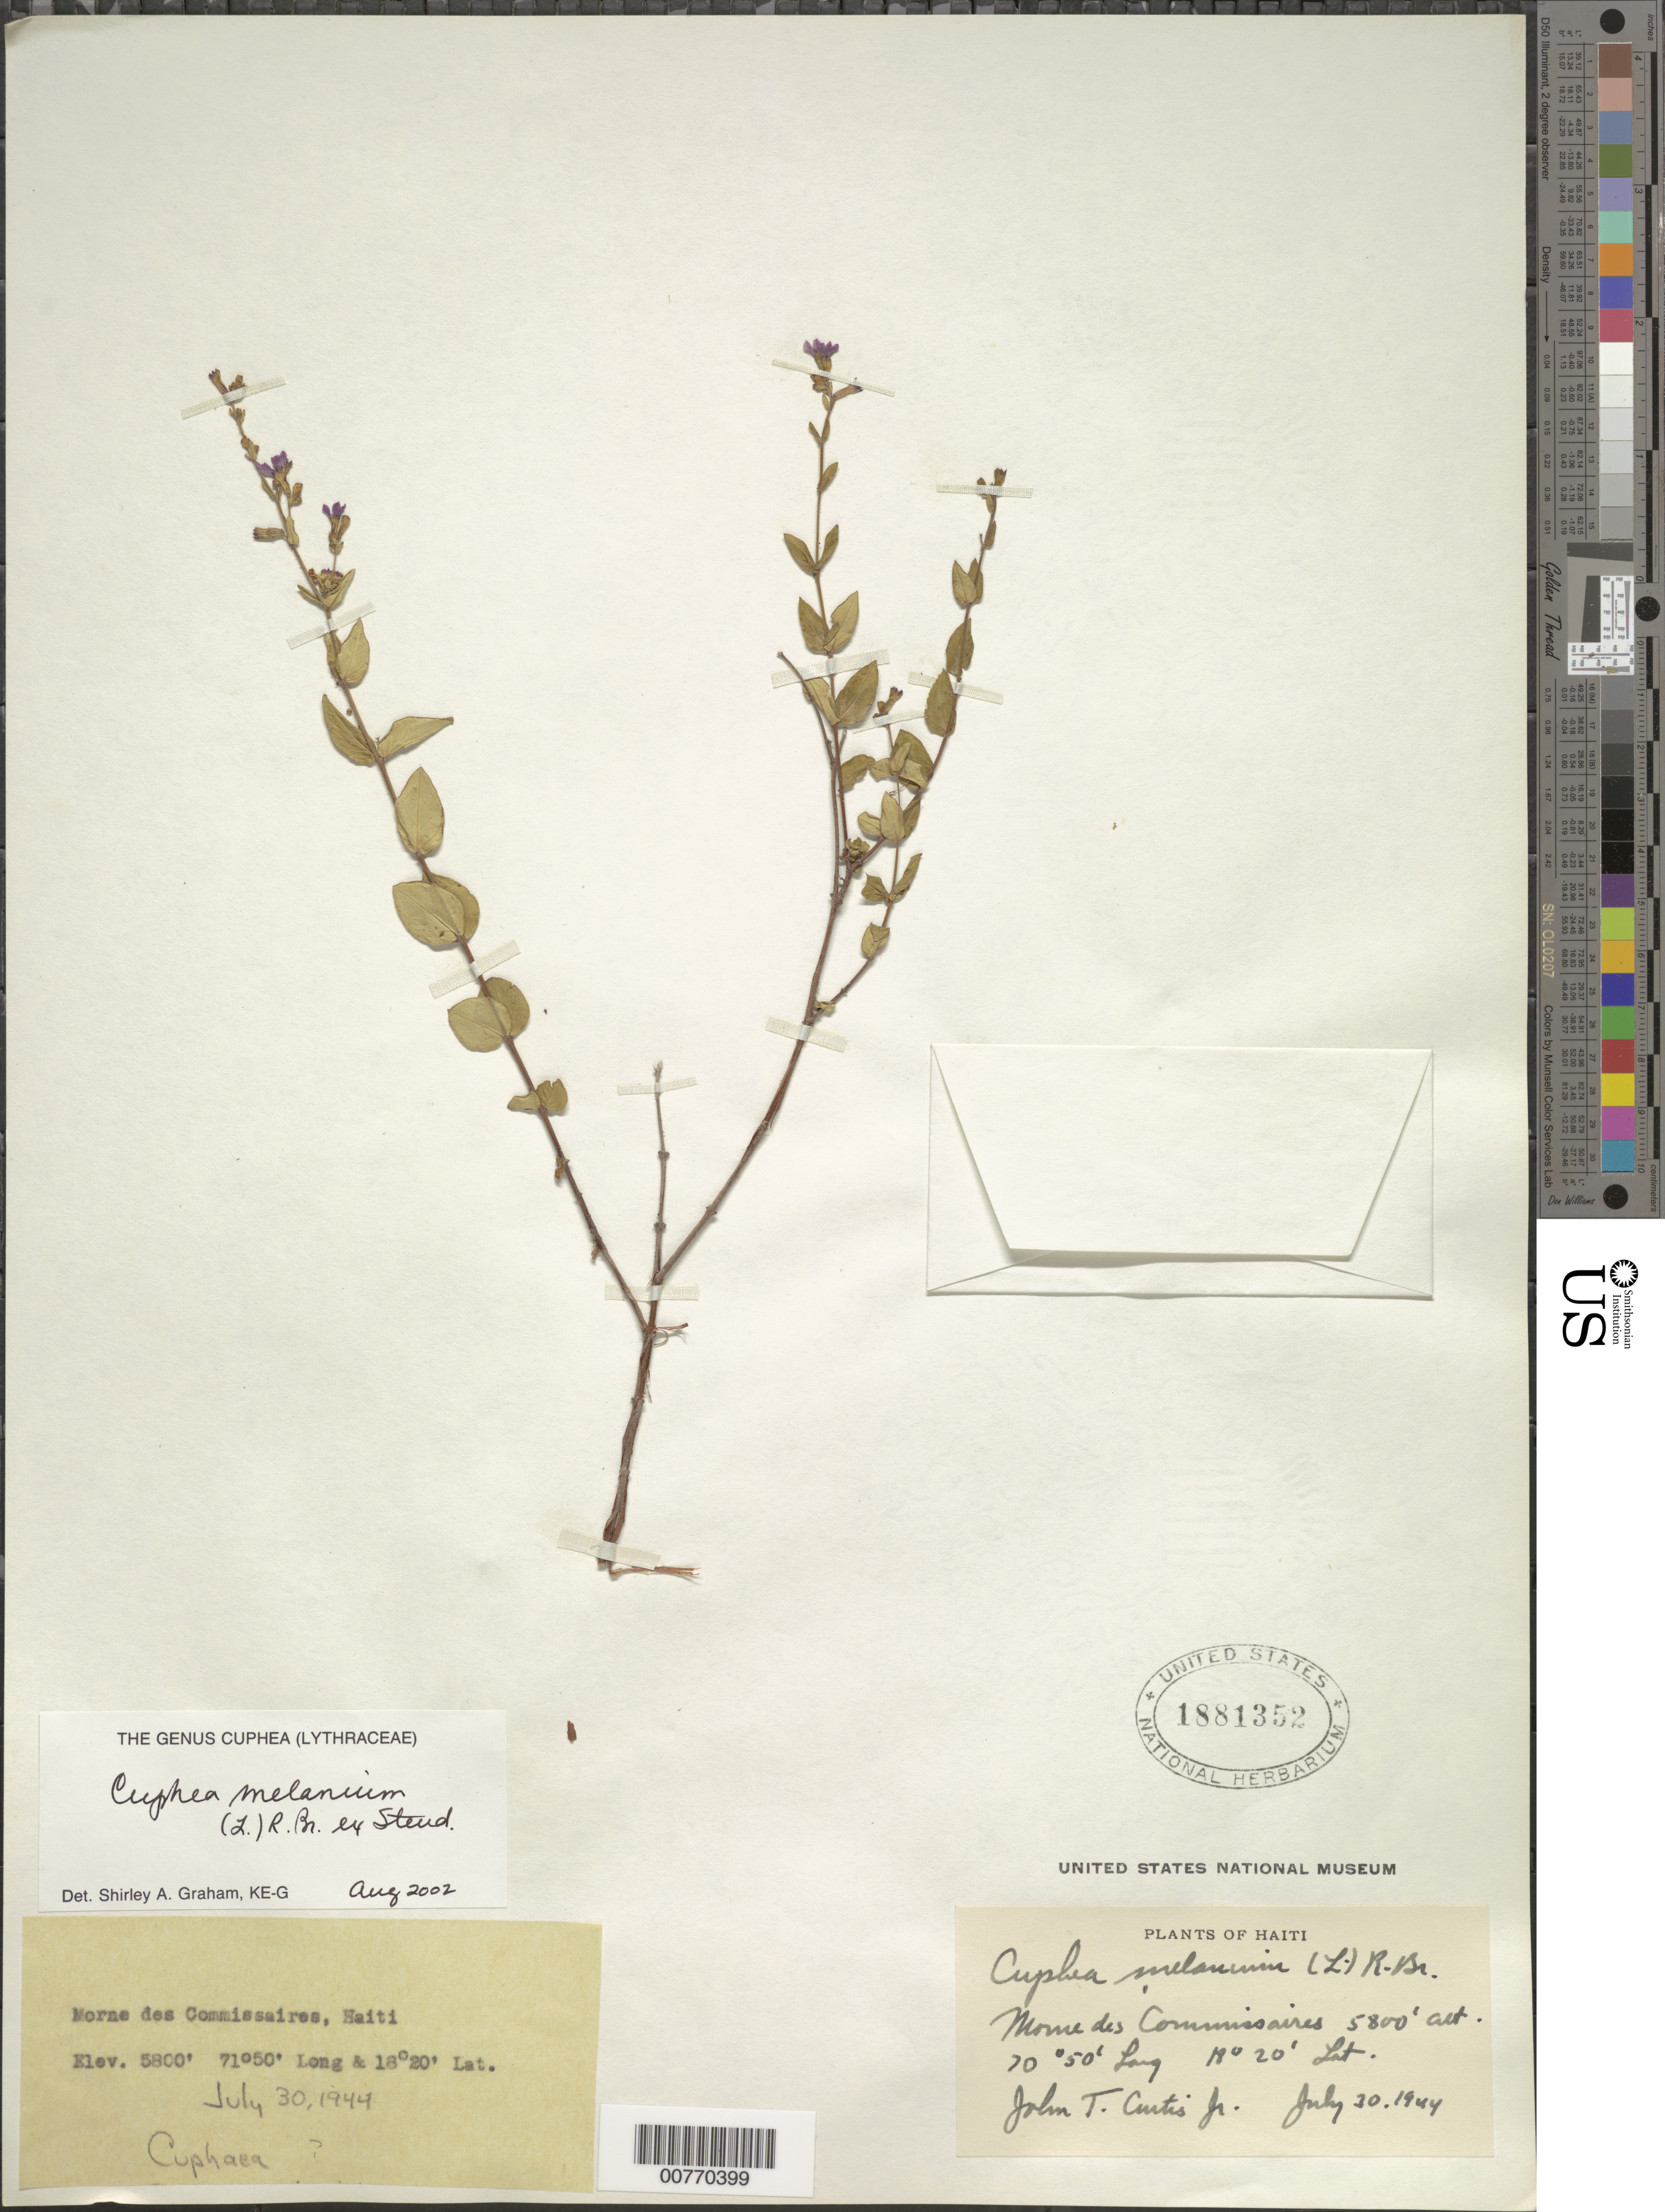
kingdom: Plantae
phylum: Tracheophyta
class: Magnoliopsida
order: Myrtales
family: Lythraceae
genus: Cuphea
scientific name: Cuphea melanium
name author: (L.) Cramer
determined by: Graham, Shirley Ann Tousch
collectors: J. Curtis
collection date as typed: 30 Jul 1944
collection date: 1944-07-30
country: Haiti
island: Hispaniola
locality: Morne des Commissaires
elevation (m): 1768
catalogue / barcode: US 1881352